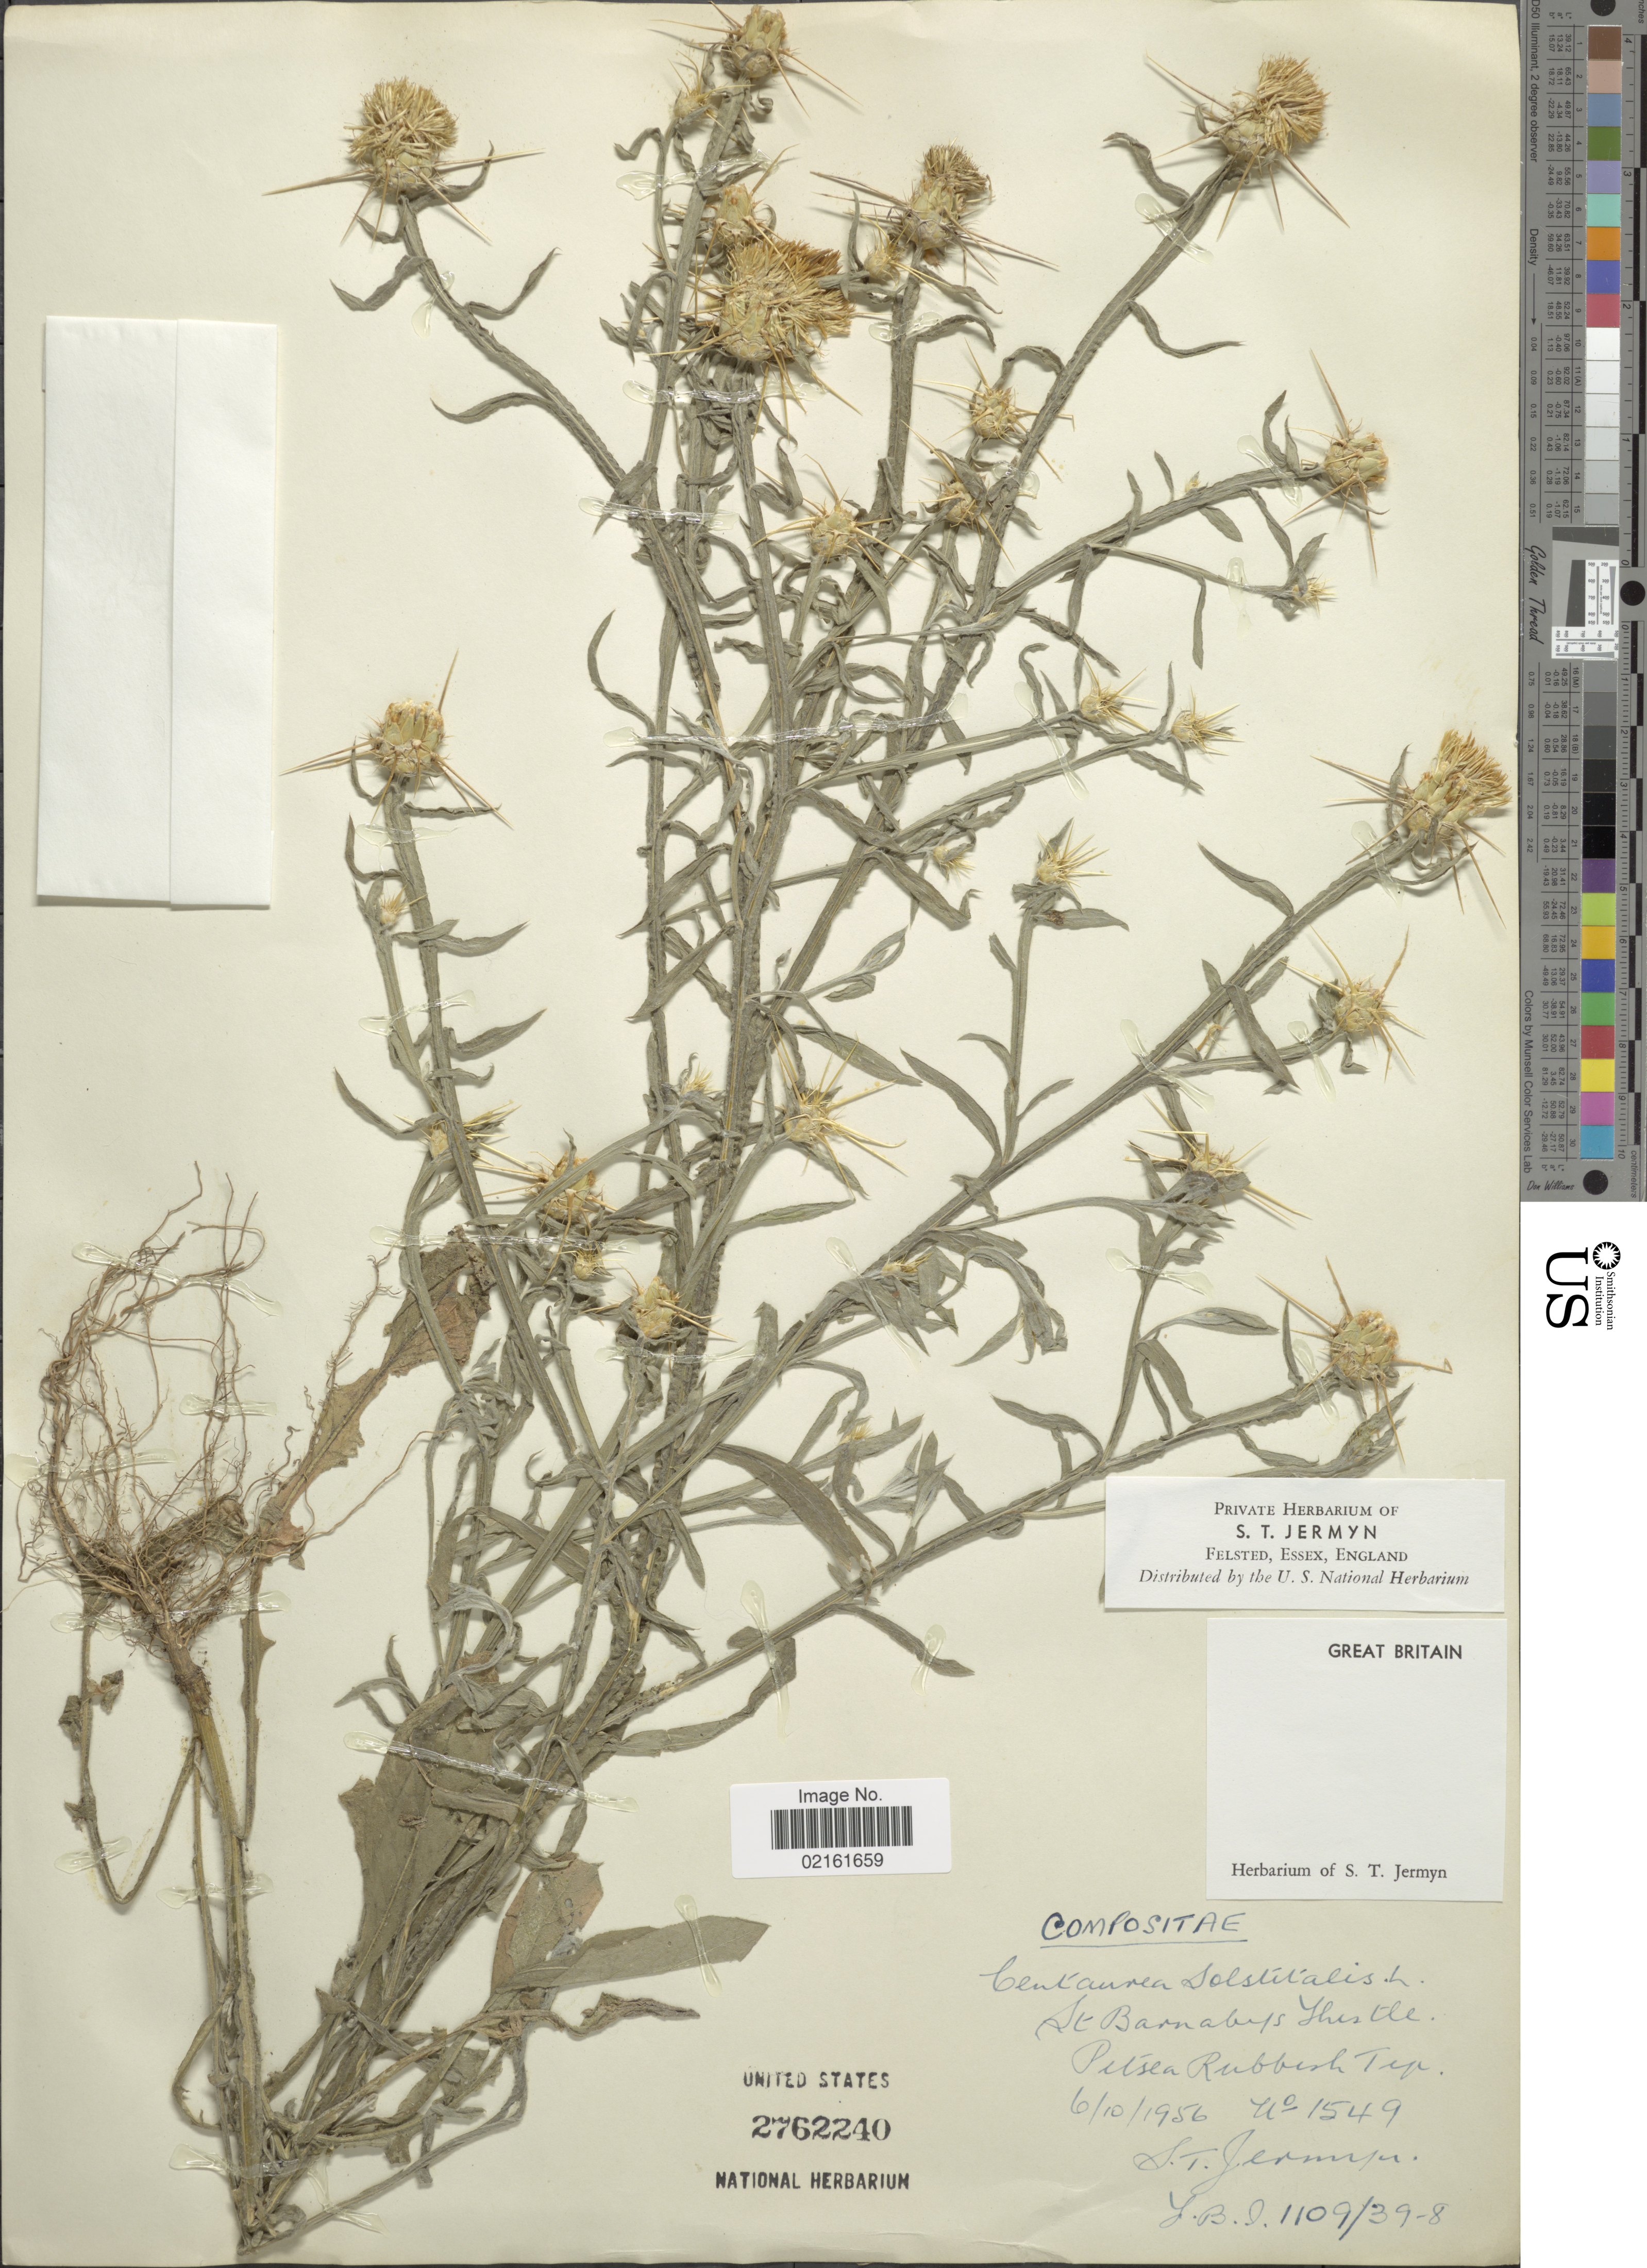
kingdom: Plantae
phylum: Tracheophyta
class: Magnoliopsida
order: Asterales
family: Asteraceae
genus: Centaurea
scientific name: Centaurea solstitialis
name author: L.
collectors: S. Jermyn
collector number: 1549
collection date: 1956-10-06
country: United Kingdom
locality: Great Britain. Pitsea Rubbish Tip.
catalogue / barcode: US 2762240